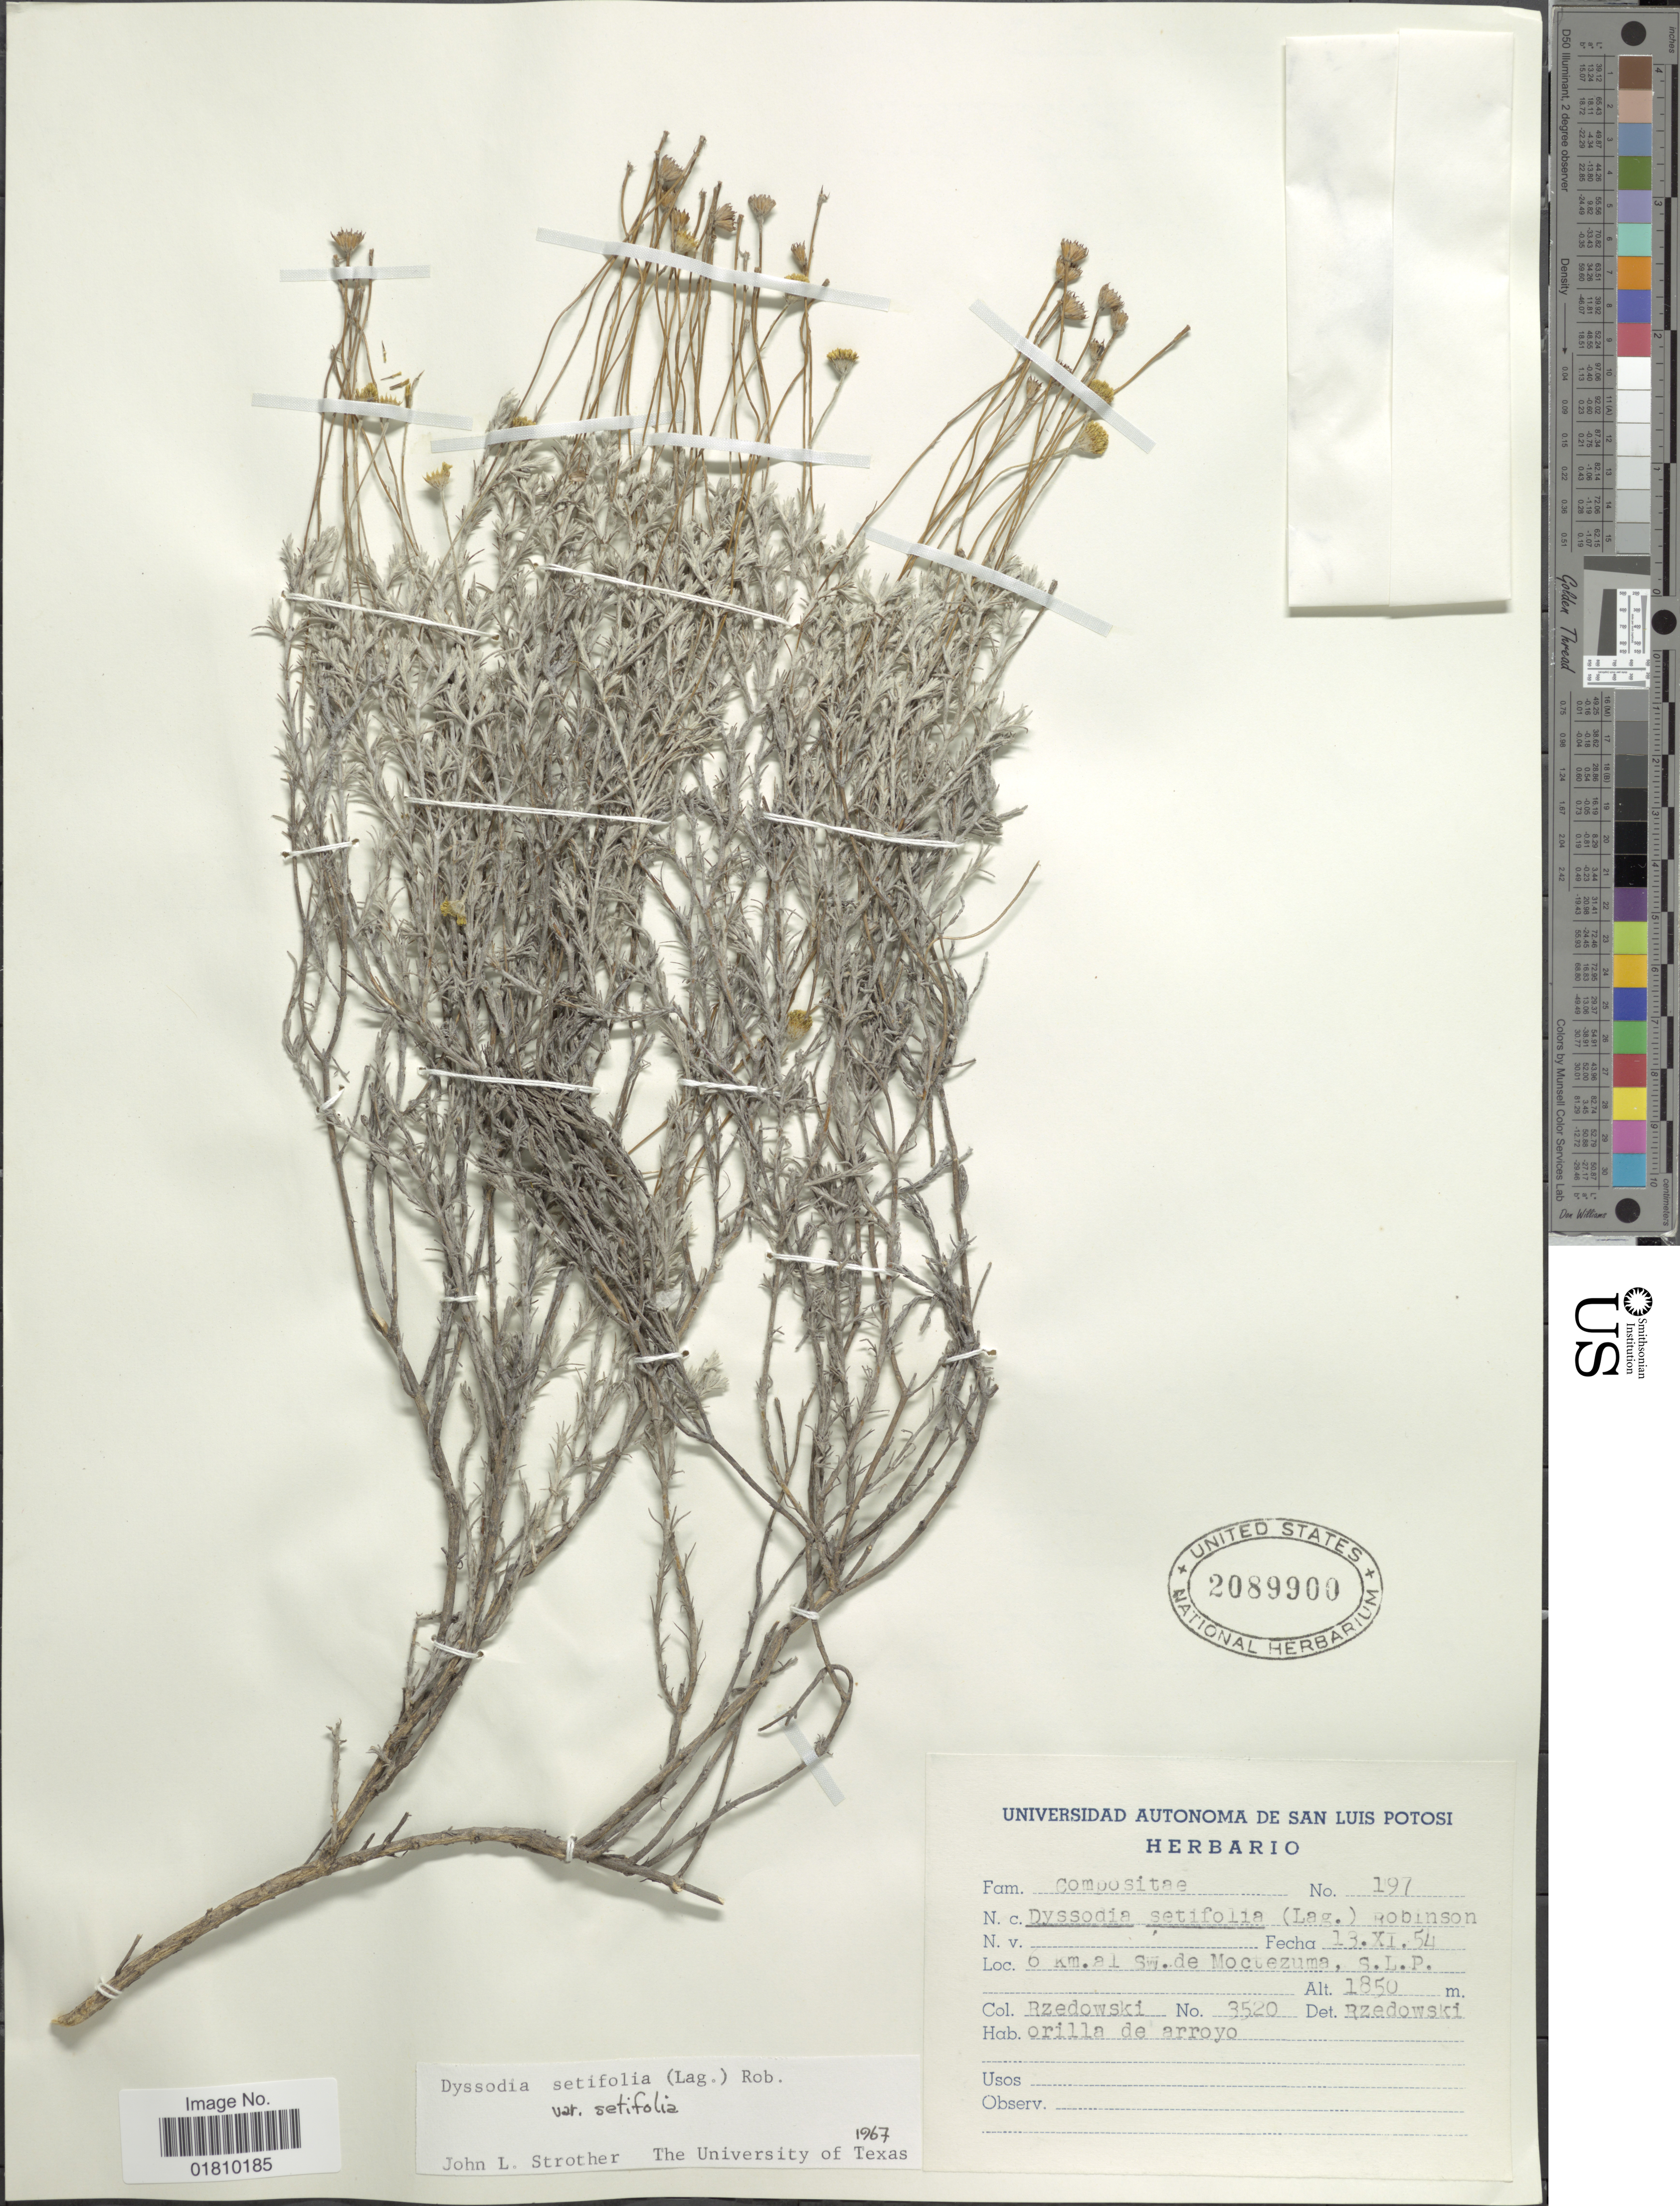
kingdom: Plantae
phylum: Tracheophyta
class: Magnoliopsida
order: Asterales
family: Asteraceae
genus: Thymophylla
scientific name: Thymophylla setifolia var. setifolia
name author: Lag.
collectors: Rzedowski, --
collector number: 3520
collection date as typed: Transcribed d/m/y: 13/11/54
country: Mexico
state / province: San Luis Potosí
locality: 6 km. al SW. de Moctezuma, orilla de arroyo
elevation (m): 1850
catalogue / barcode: US 2089900